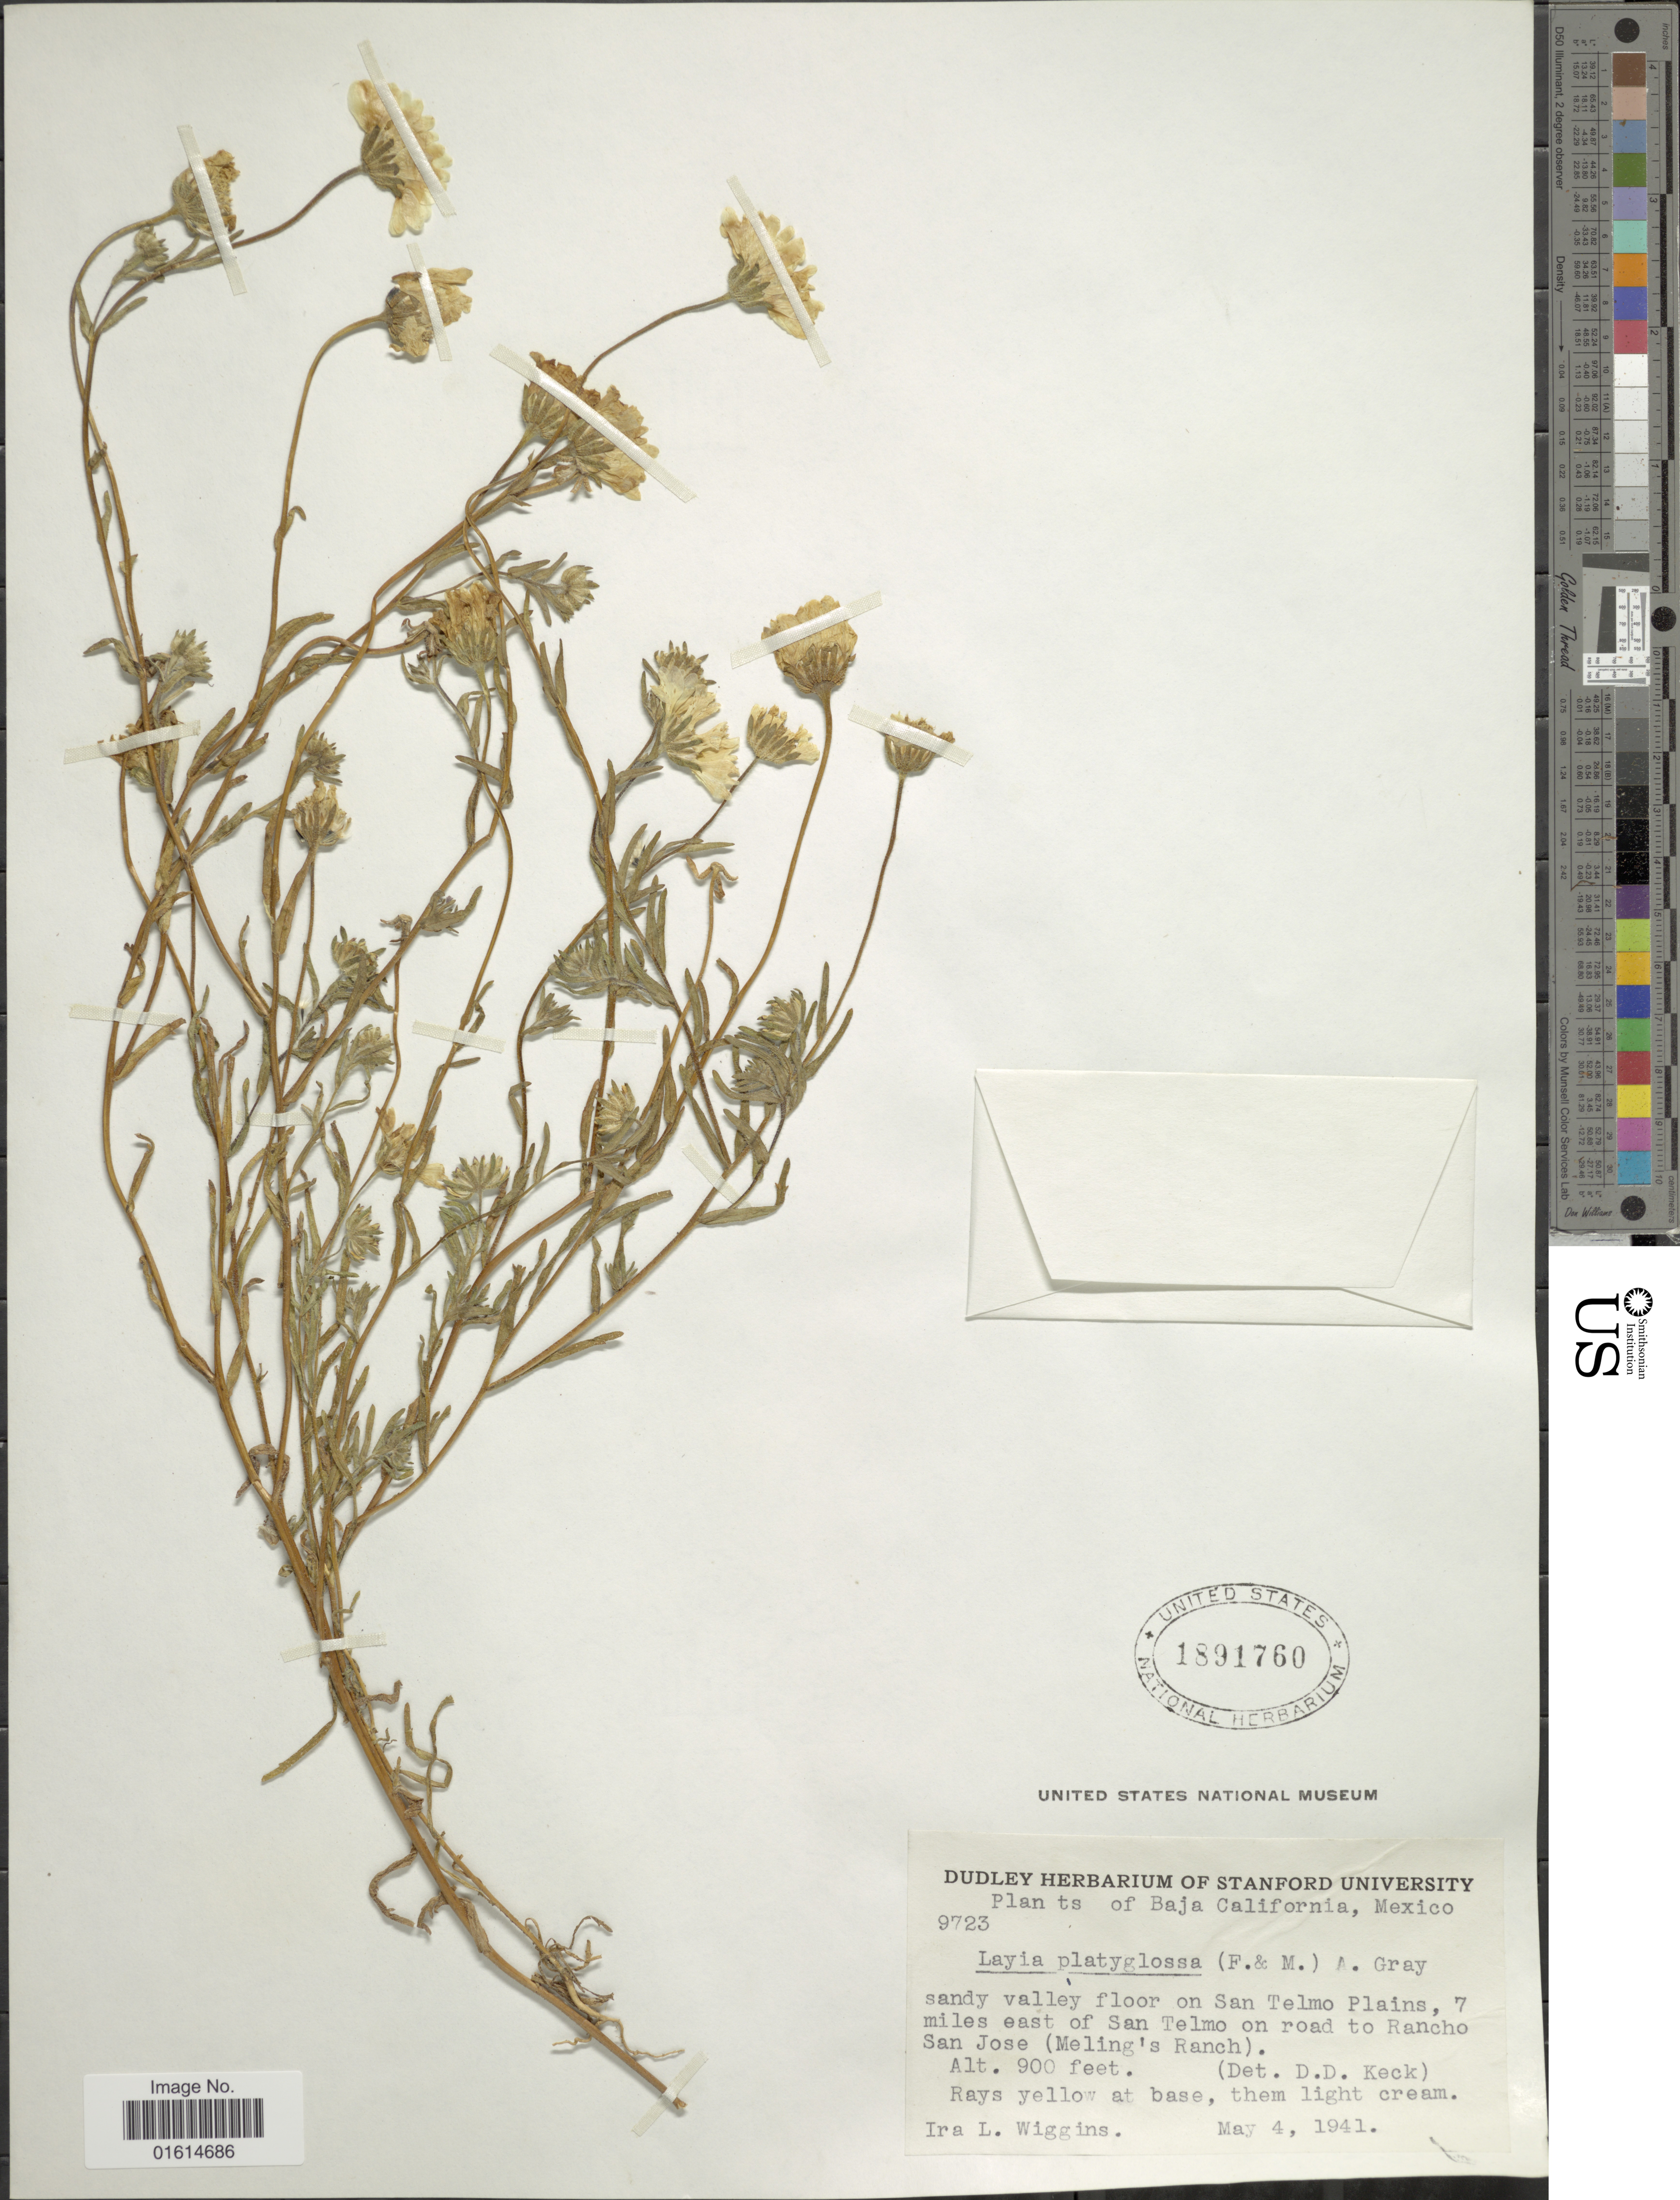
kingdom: Plantae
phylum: Tracheophyta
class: Magnoliopsida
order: Asterales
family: Asteraceae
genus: Layia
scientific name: Layia platyglossa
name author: (Fisch.) A. Gray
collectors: I. L. Wiggins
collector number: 9723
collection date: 1941-05-04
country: Mexico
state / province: Baja California Norte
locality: On San Telmo Plains, 7 miles east of San Telmo on road to Rancho San Jose (Meling's Ranch)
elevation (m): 274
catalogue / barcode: US 1891760